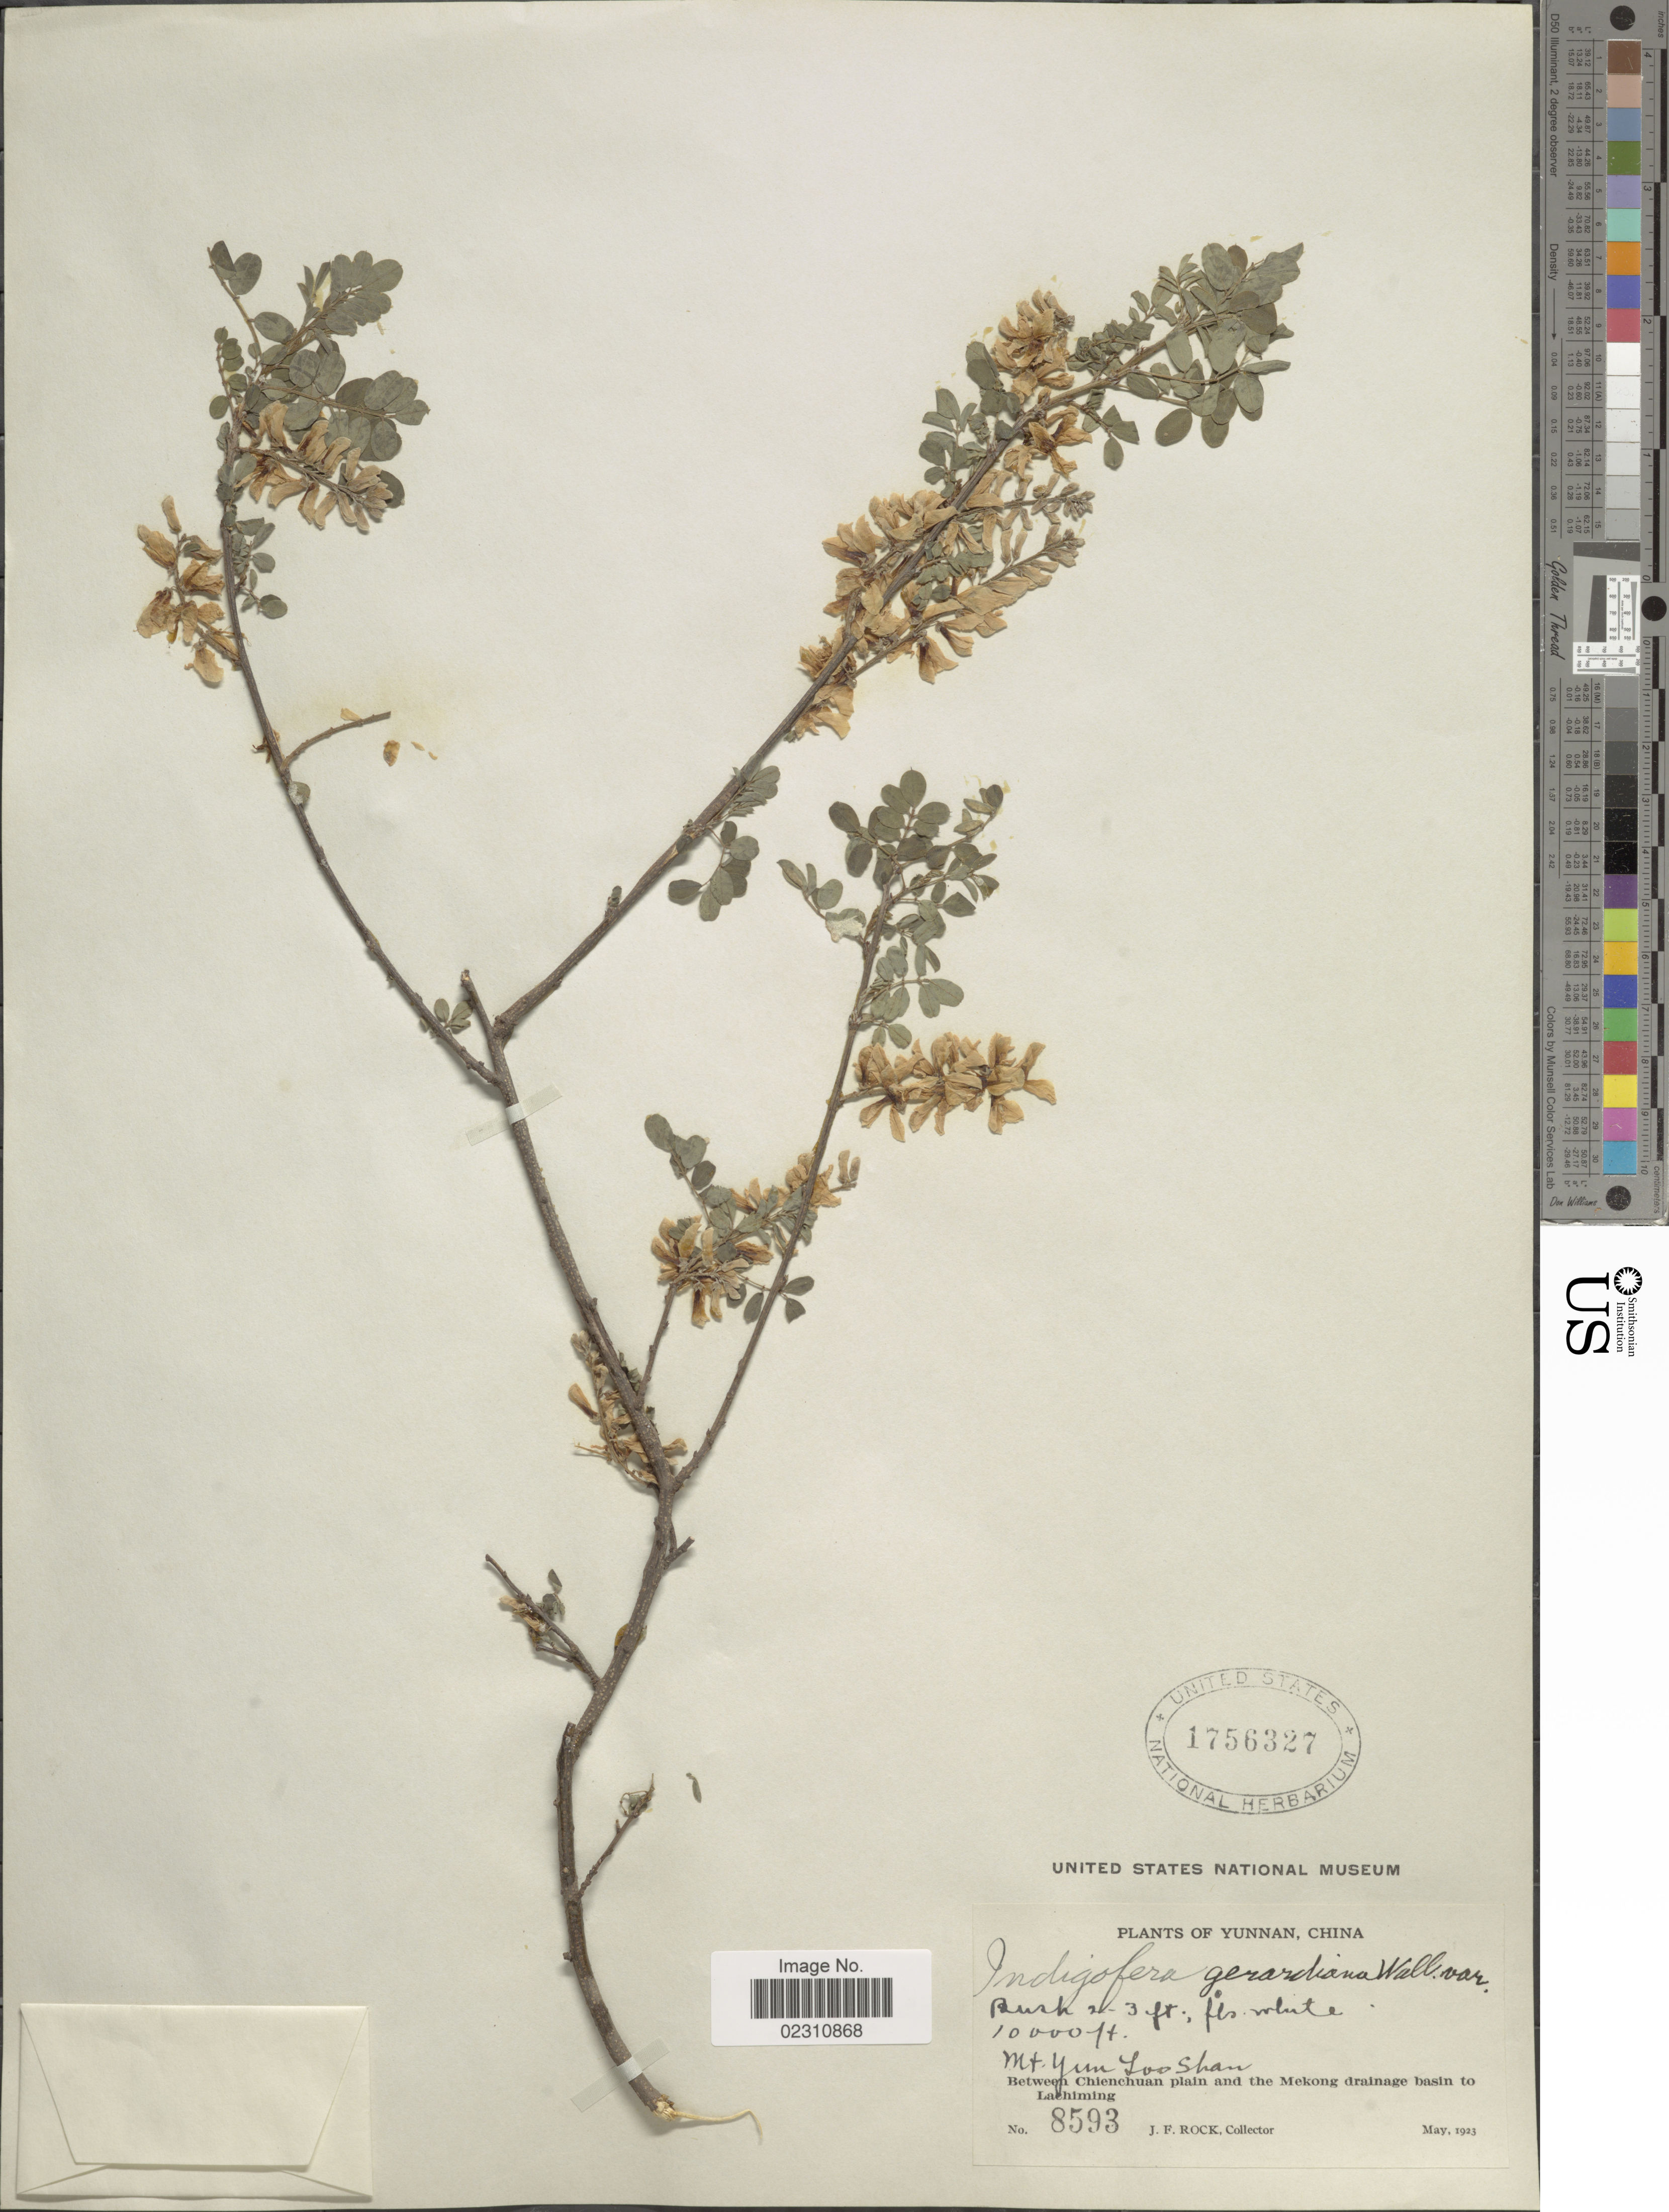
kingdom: Plantae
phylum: Tracheophyta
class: Magnoliopsida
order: Fabales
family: Fabaceae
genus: Indigofera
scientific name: Indigofera gerardiana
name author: Wall.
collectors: J. Rock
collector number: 8593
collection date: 1923-05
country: China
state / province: Yunnan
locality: Mt. Yun Loo Shan, Between Chienchuan plain and the Mekong drainage basin to Lachiming.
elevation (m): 3048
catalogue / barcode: US 1756327